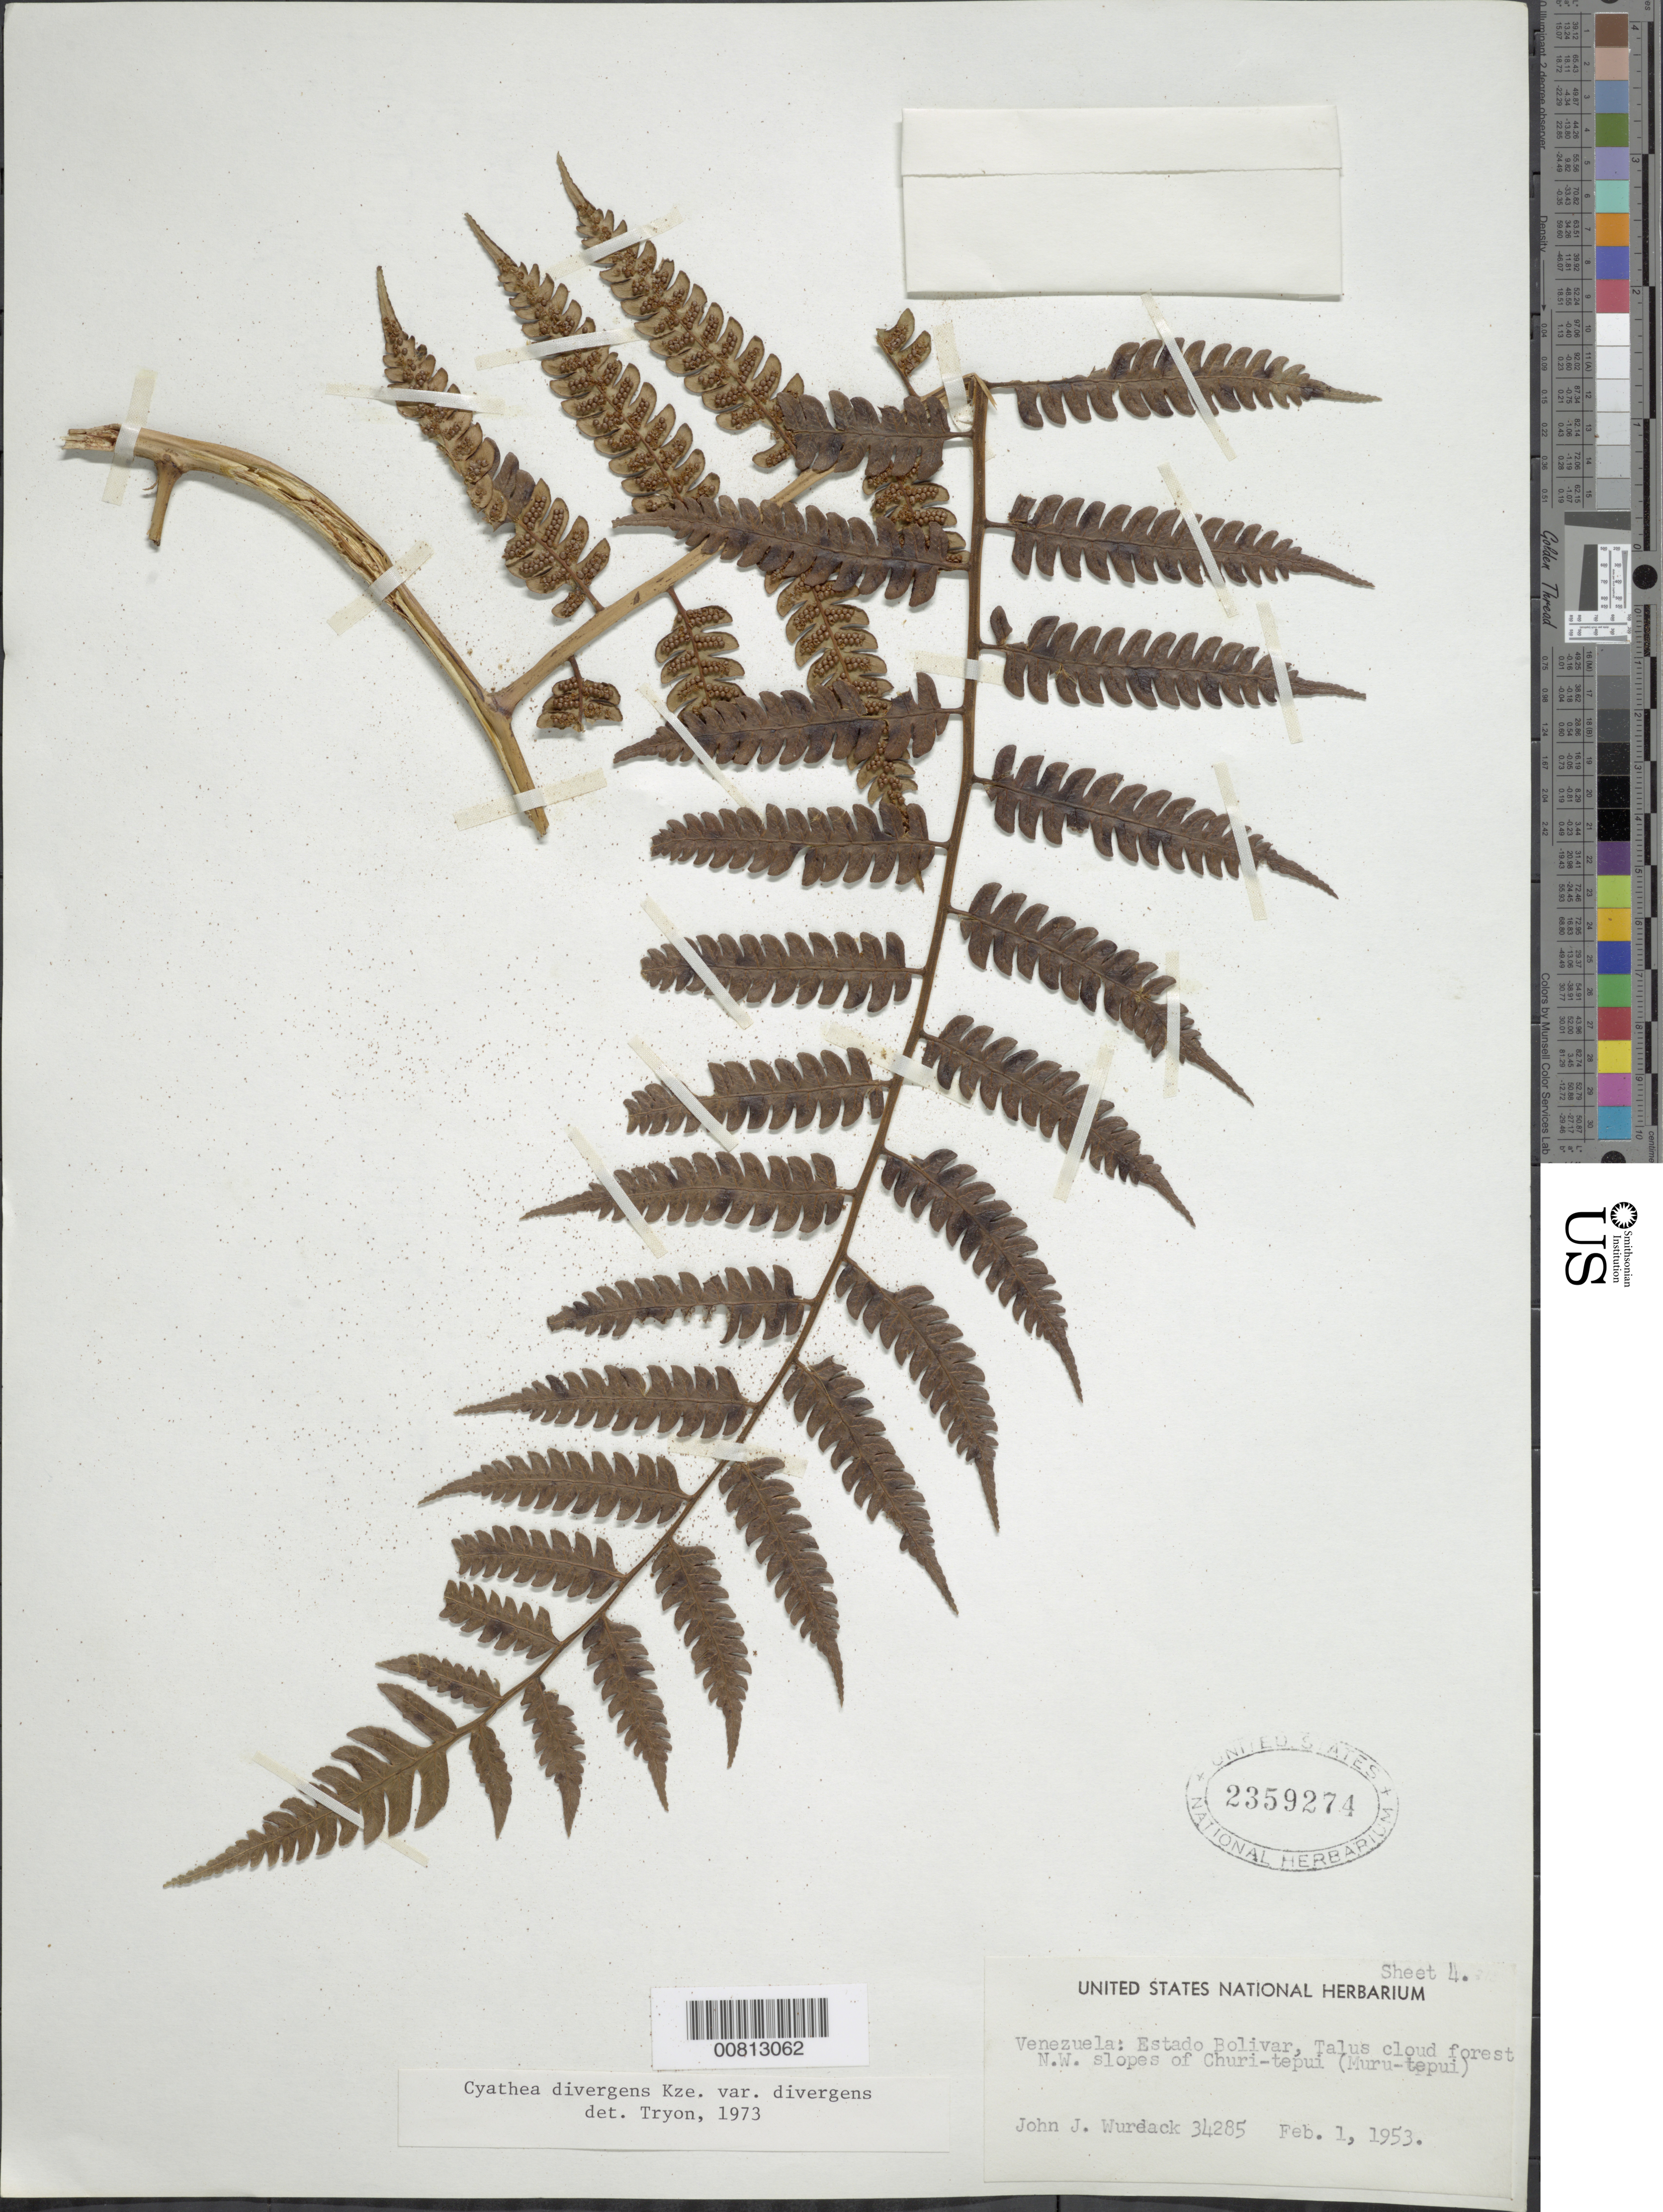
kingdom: Plantae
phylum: Tracheophyta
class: Polypodiopsida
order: Cyatheales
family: Cyatheaceae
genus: Cyathea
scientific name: Cyathea divergens var. divergens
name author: Kunze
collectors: J. J. Wurdack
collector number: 34285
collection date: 1953-02-01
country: Venezuela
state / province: Bolivar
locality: Venezuela: estado Bolivar, Talus cloud forest N.W. slopes of Churi-tepui (Muru-tepui)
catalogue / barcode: US 2359274